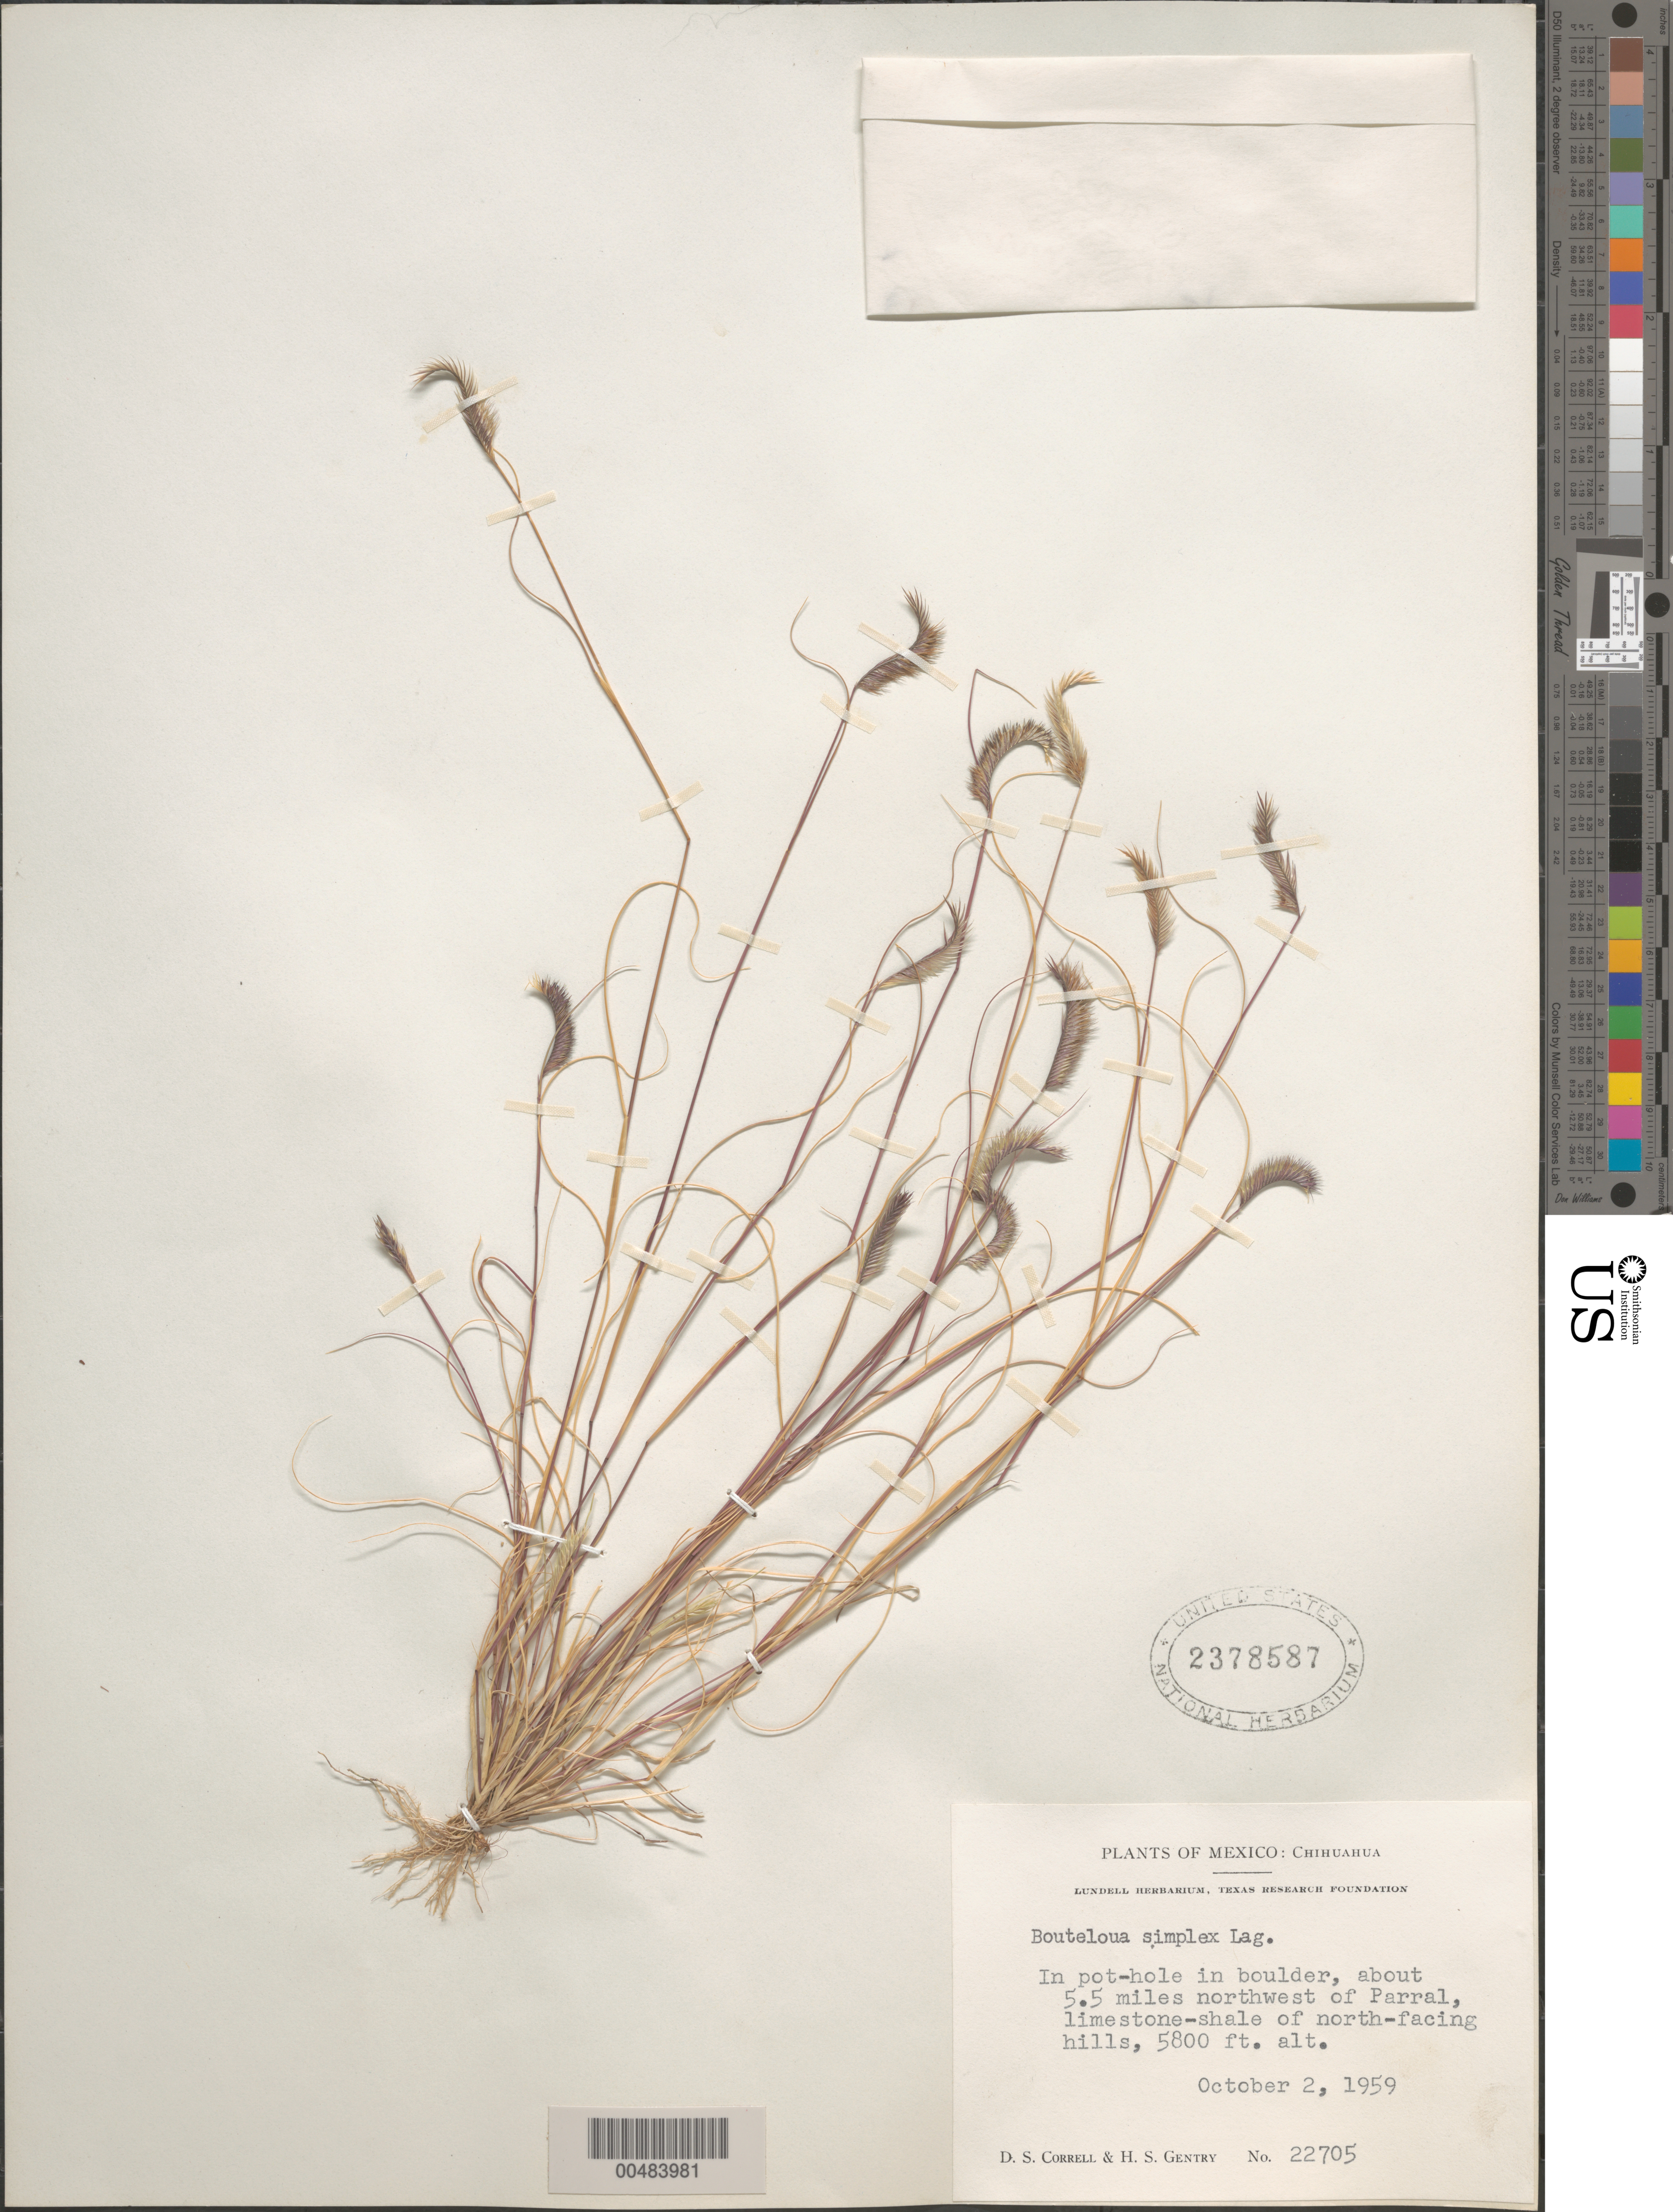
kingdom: Plantae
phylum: Tracheophyta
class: Liliopsida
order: Poales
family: Poaceae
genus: Bouteloua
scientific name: Bouteloua simplex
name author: Lag.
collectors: D. S. Correll & H. S. Gentry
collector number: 22705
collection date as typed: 2 Oct 1959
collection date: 1959-10-02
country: Mexico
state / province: Chihuahua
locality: About 5.5 mi NW of Parral, N-facing hills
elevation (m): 1768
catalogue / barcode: US 2378587